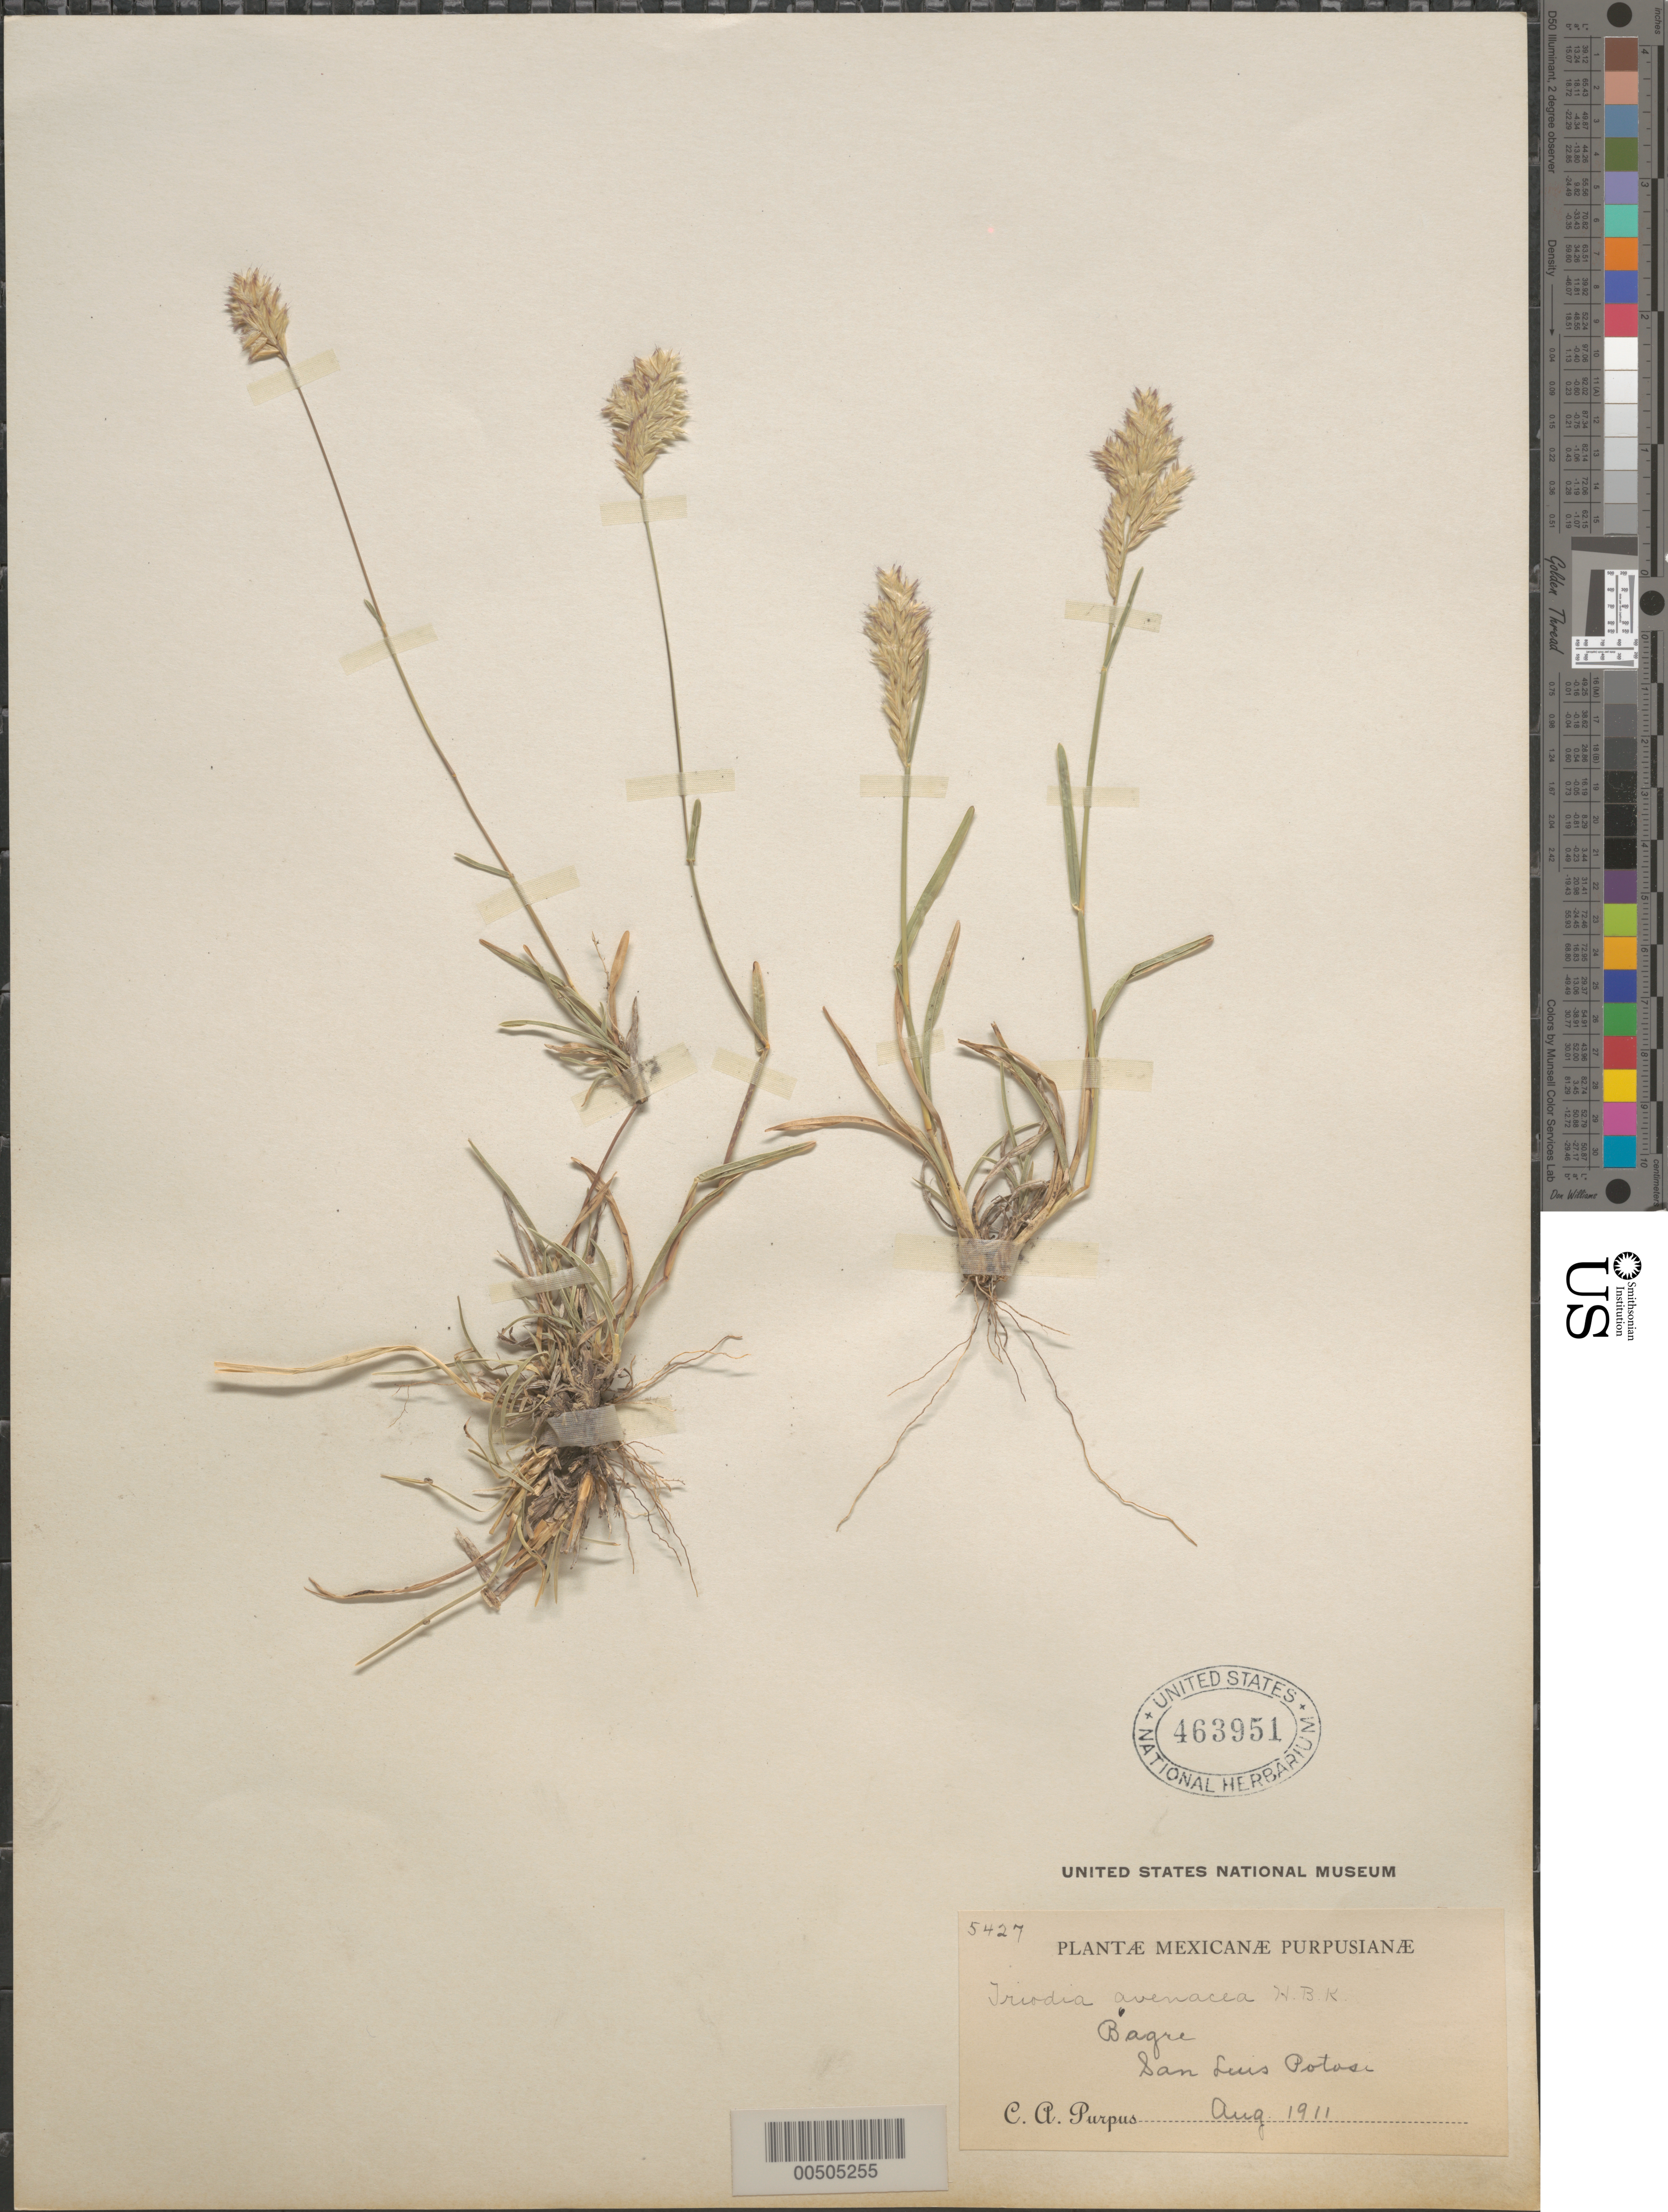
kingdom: Plantae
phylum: Tracheophyta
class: Liliopsida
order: Poales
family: Poaceae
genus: Erioneuron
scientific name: Erioneuron avenaceum var. breviaristatum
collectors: C. A. Purpus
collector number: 5427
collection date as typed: Aug 1911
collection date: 1911-08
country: Mexico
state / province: San Luis Potosi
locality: Bagre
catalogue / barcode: US 463951